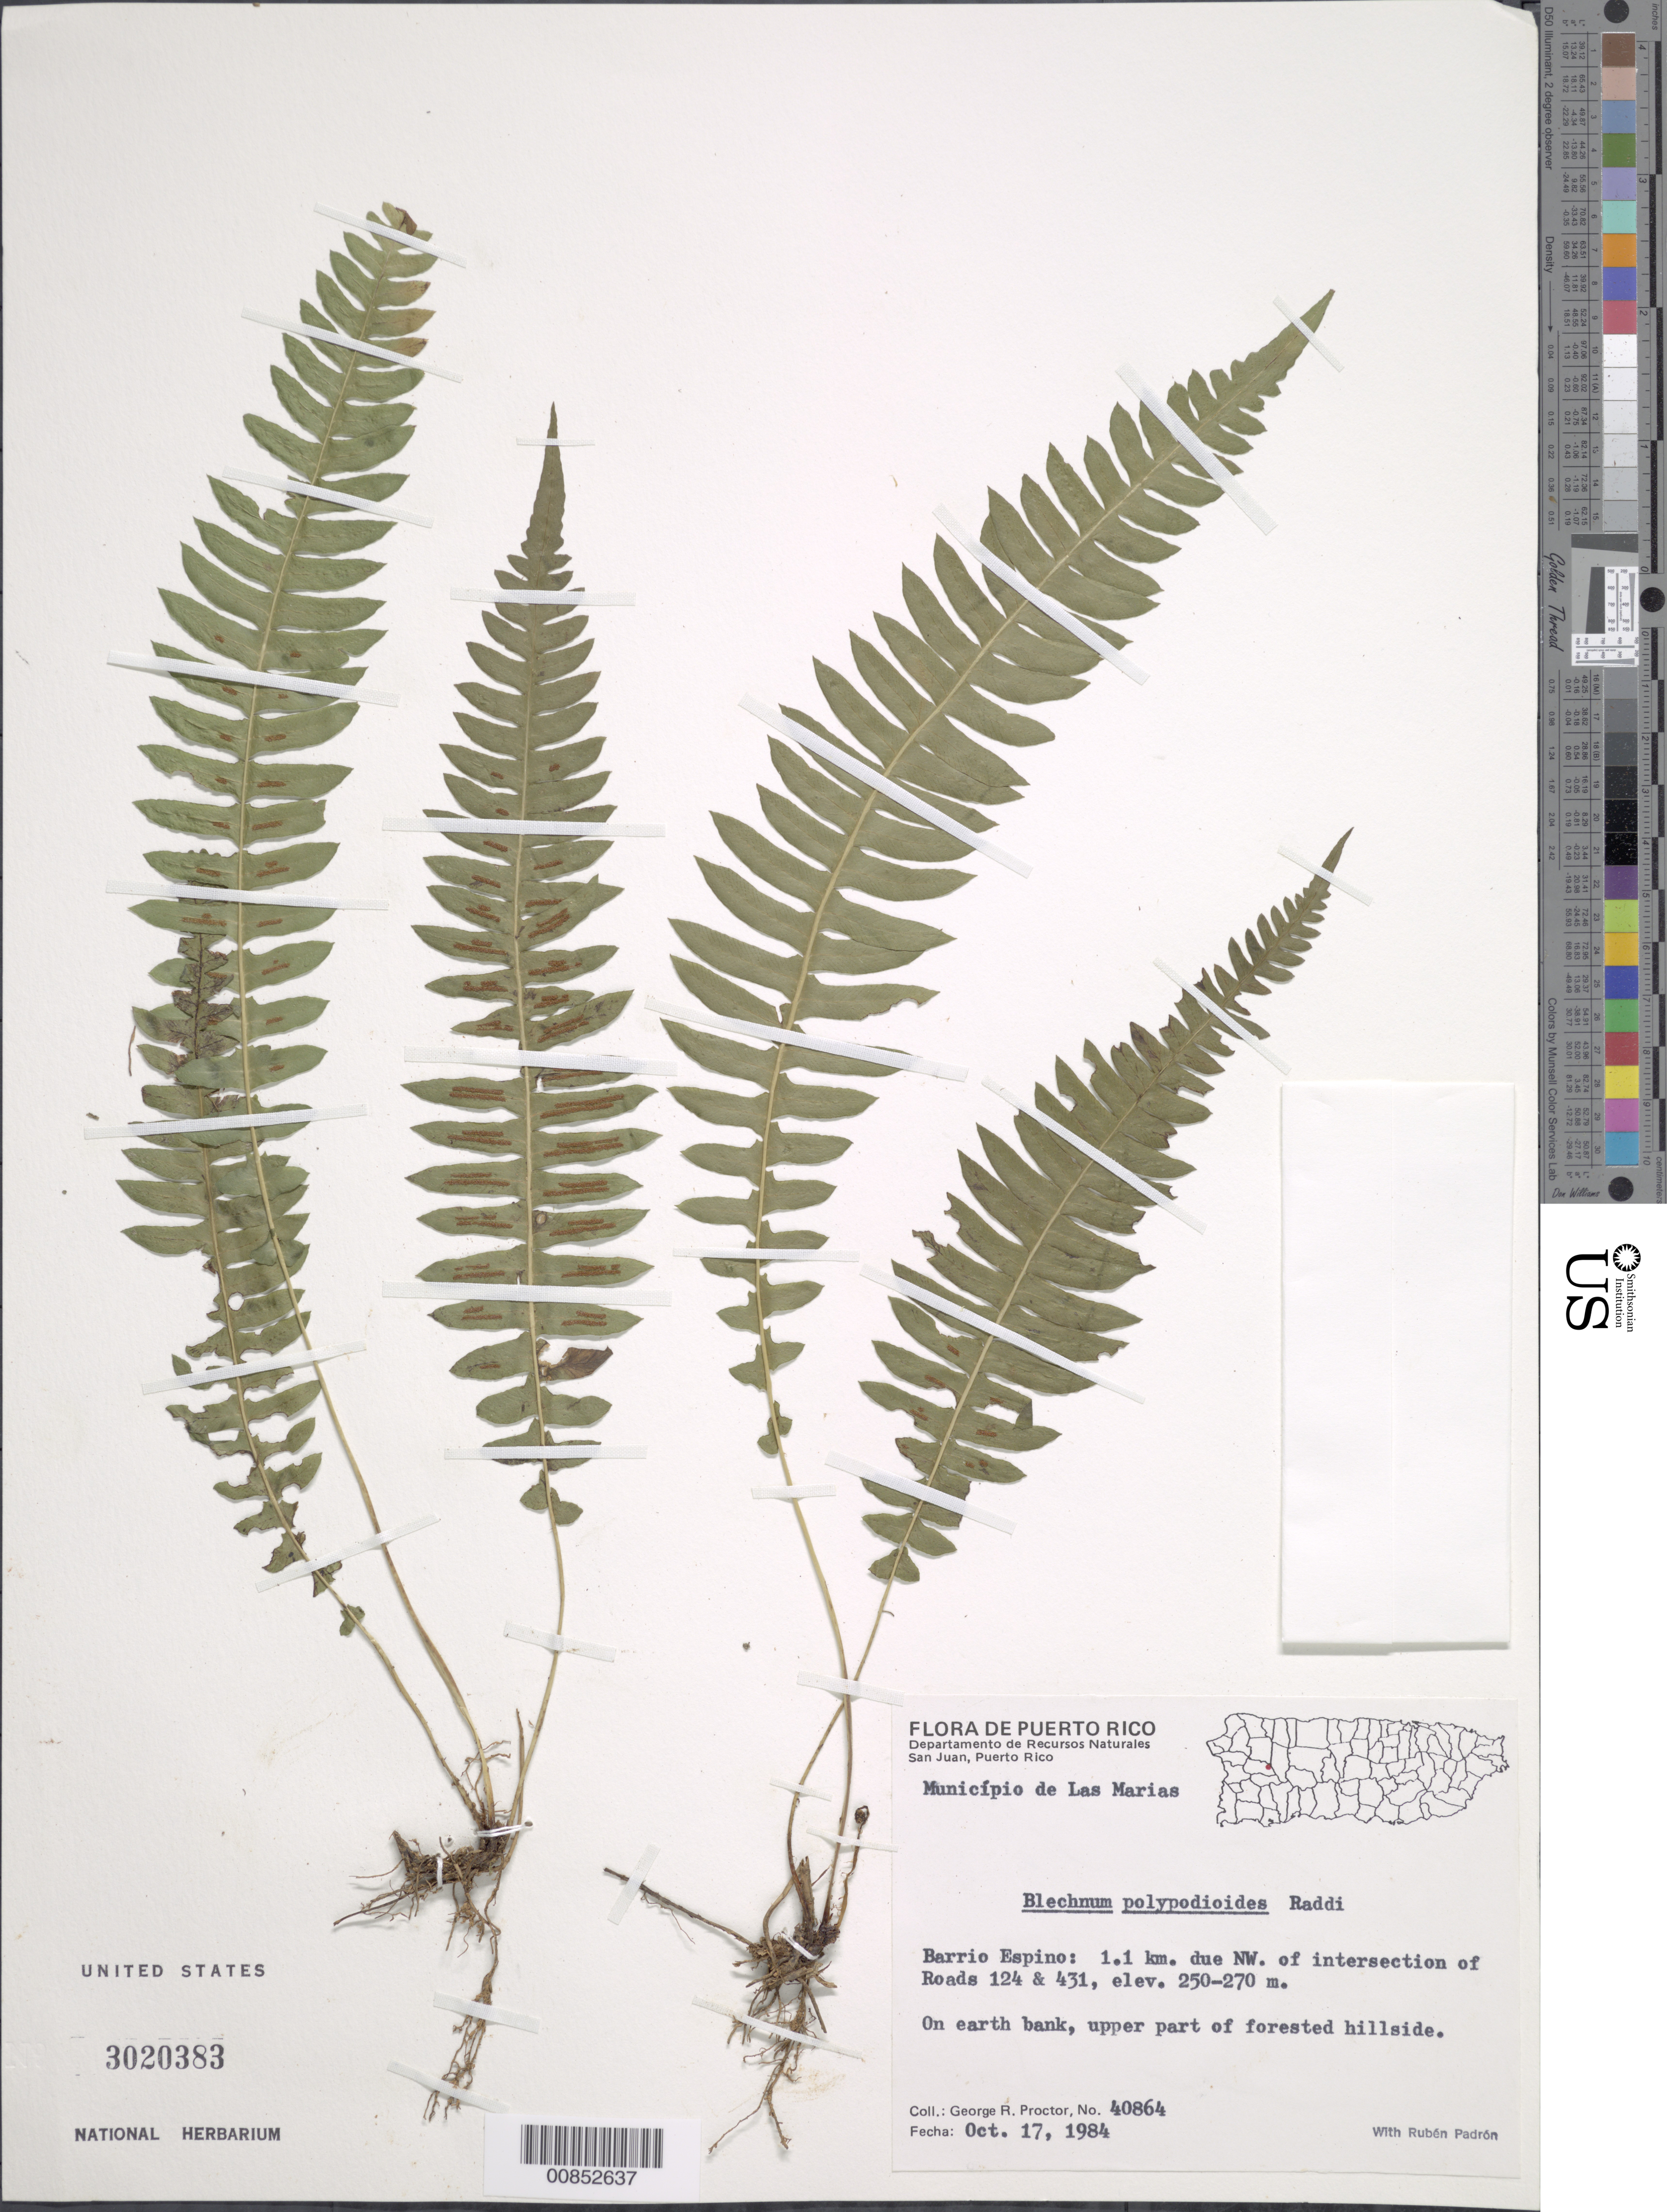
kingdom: Plantae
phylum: Tracheophyta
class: Polypodiopsida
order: Polypodiales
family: Blechnaceae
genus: Blechnum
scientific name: Blechnum unilaterale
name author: Sw.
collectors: G. R. Proctor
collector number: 40864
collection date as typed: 17 Oct 1984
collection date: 1984-10-17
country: Puerto Rico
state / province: Las Marías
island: Puerto Rico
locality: Mun. Las Marias, Barrio Espino, 1.1 km NW of intersection of roads 124 & 431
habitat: Earth bank, upper part of forested hillside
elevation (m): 250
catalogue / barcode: US 3020383